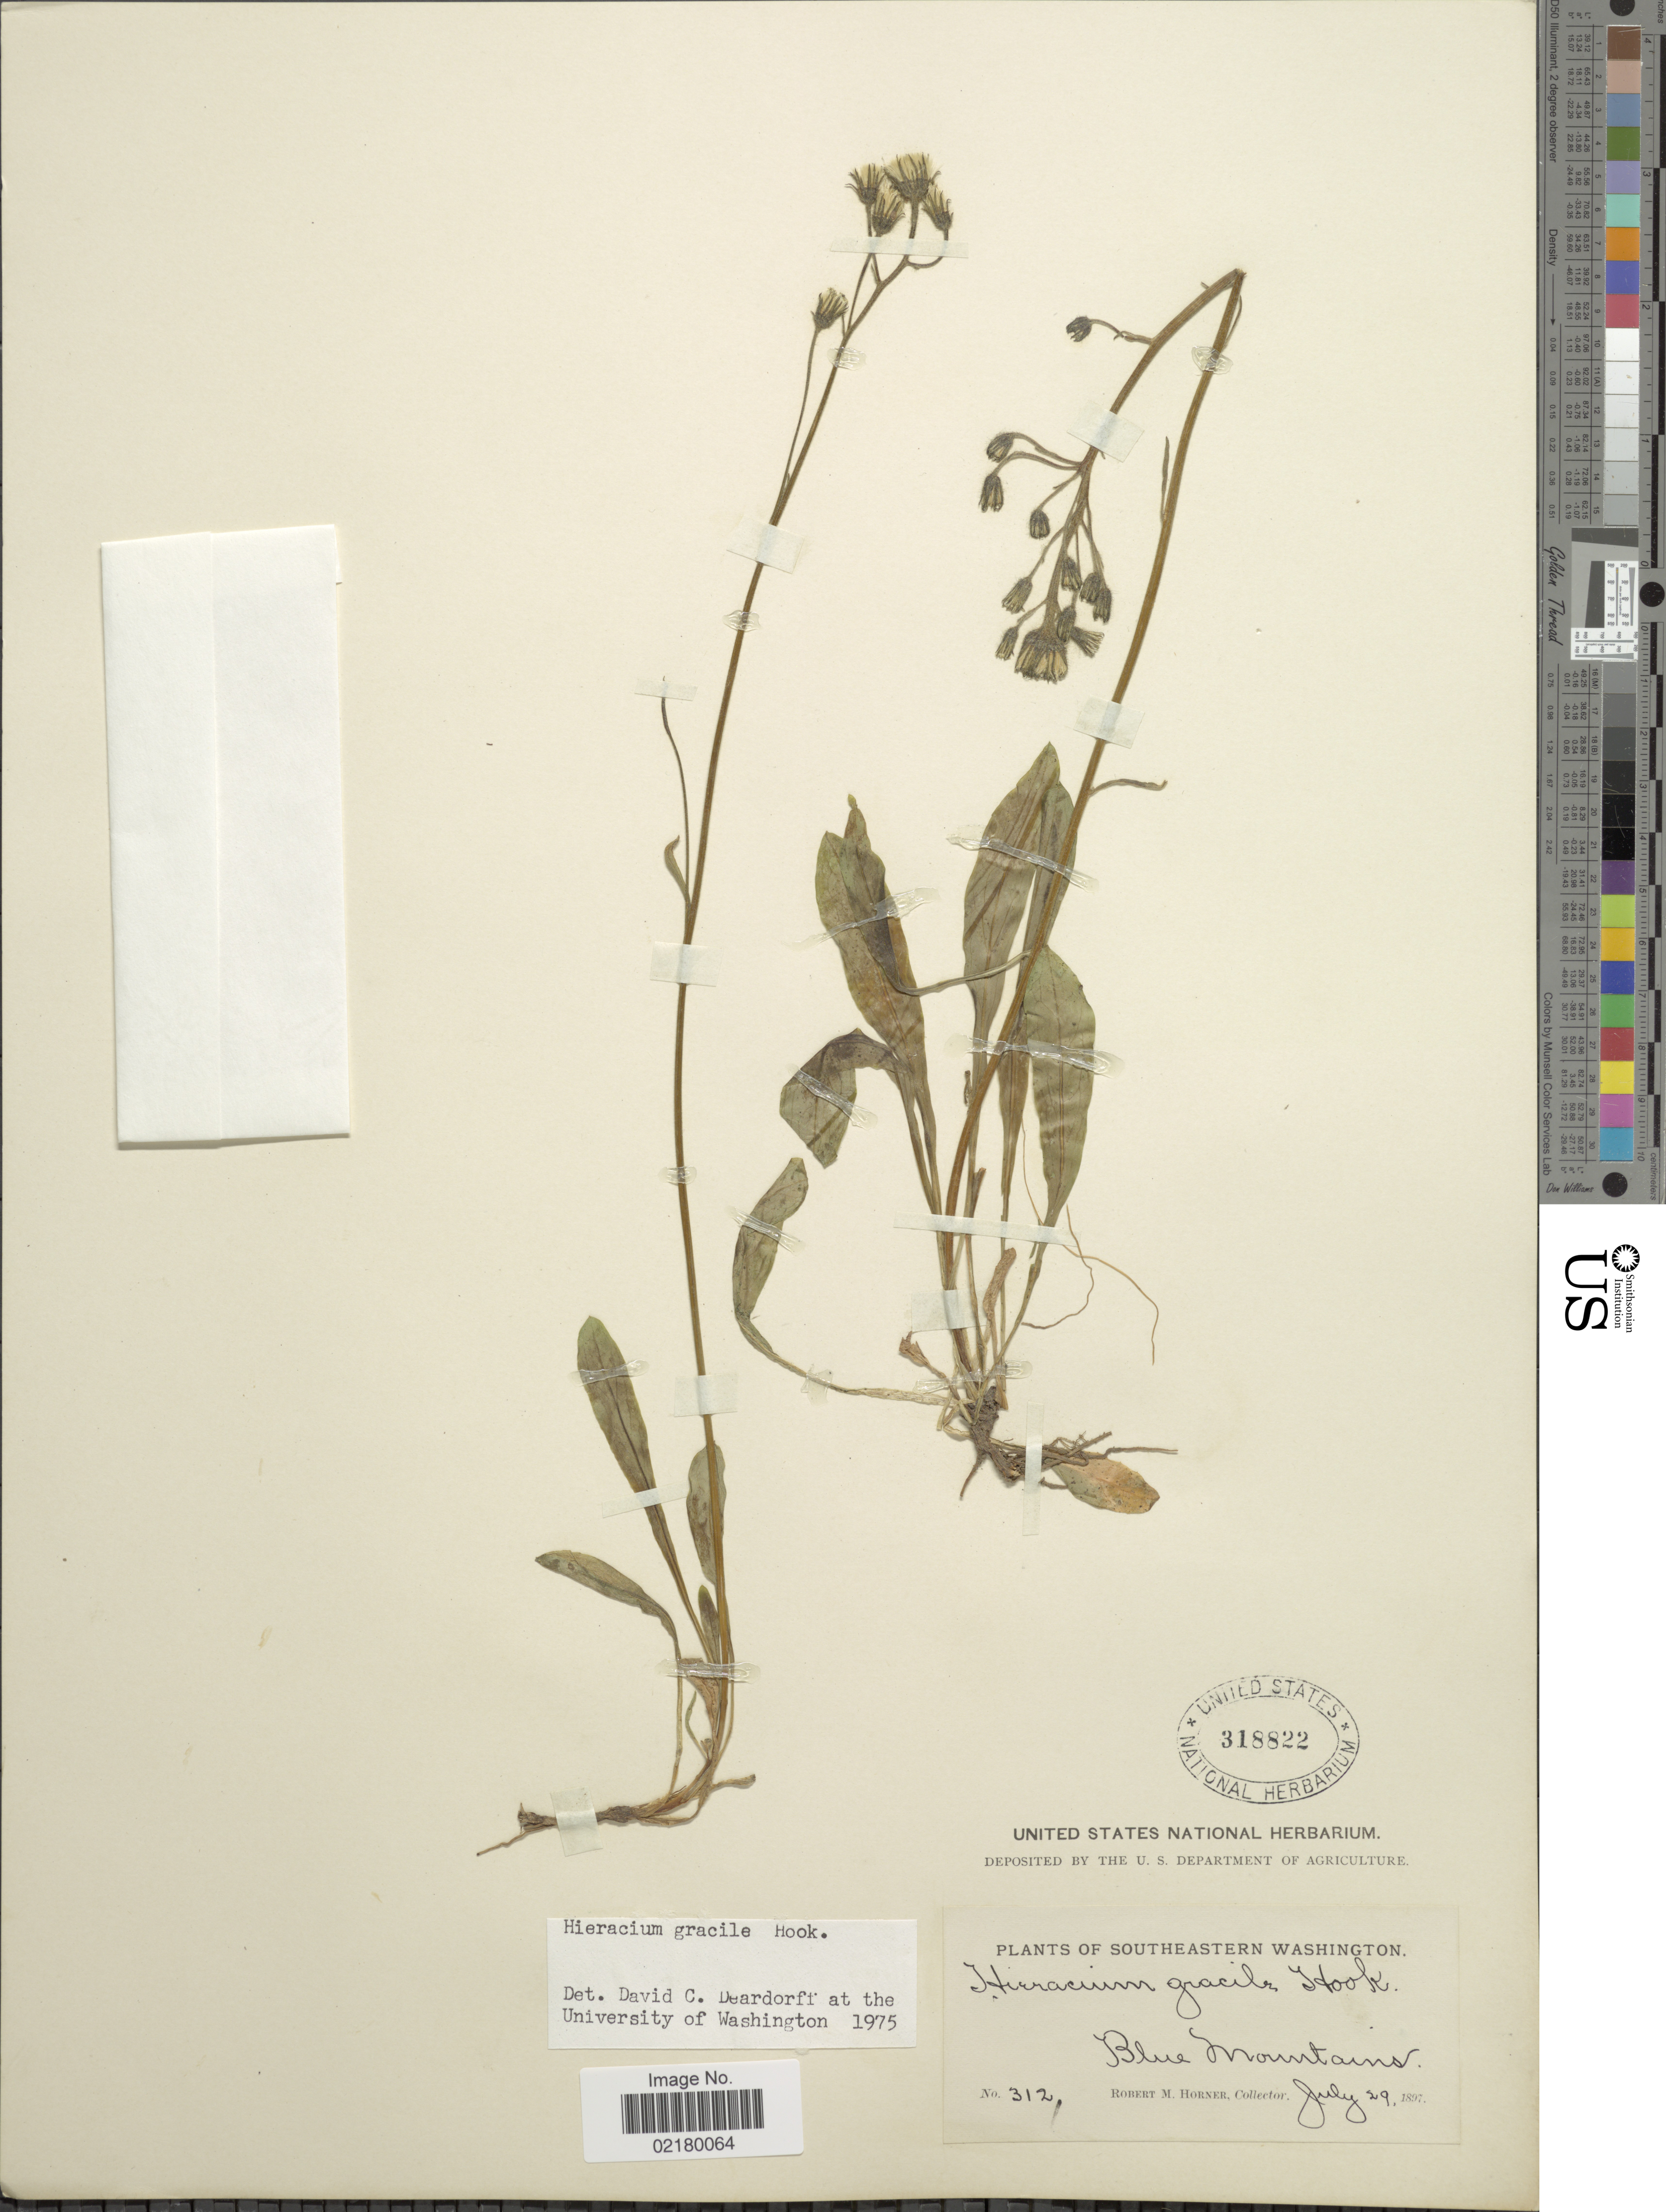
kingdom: Plantae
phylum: Tracheophyta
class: Magnoliopsida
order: Asterales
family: Asteraceae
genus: Hieracium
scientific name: Hieracium triste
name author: Willd. ex Spreng.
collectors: R. Horner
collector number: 312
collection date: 1897-07-29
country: United States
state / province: Washington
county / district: Clallam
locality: Southeastern Washington, Blue Mountains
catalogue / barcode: US 318822